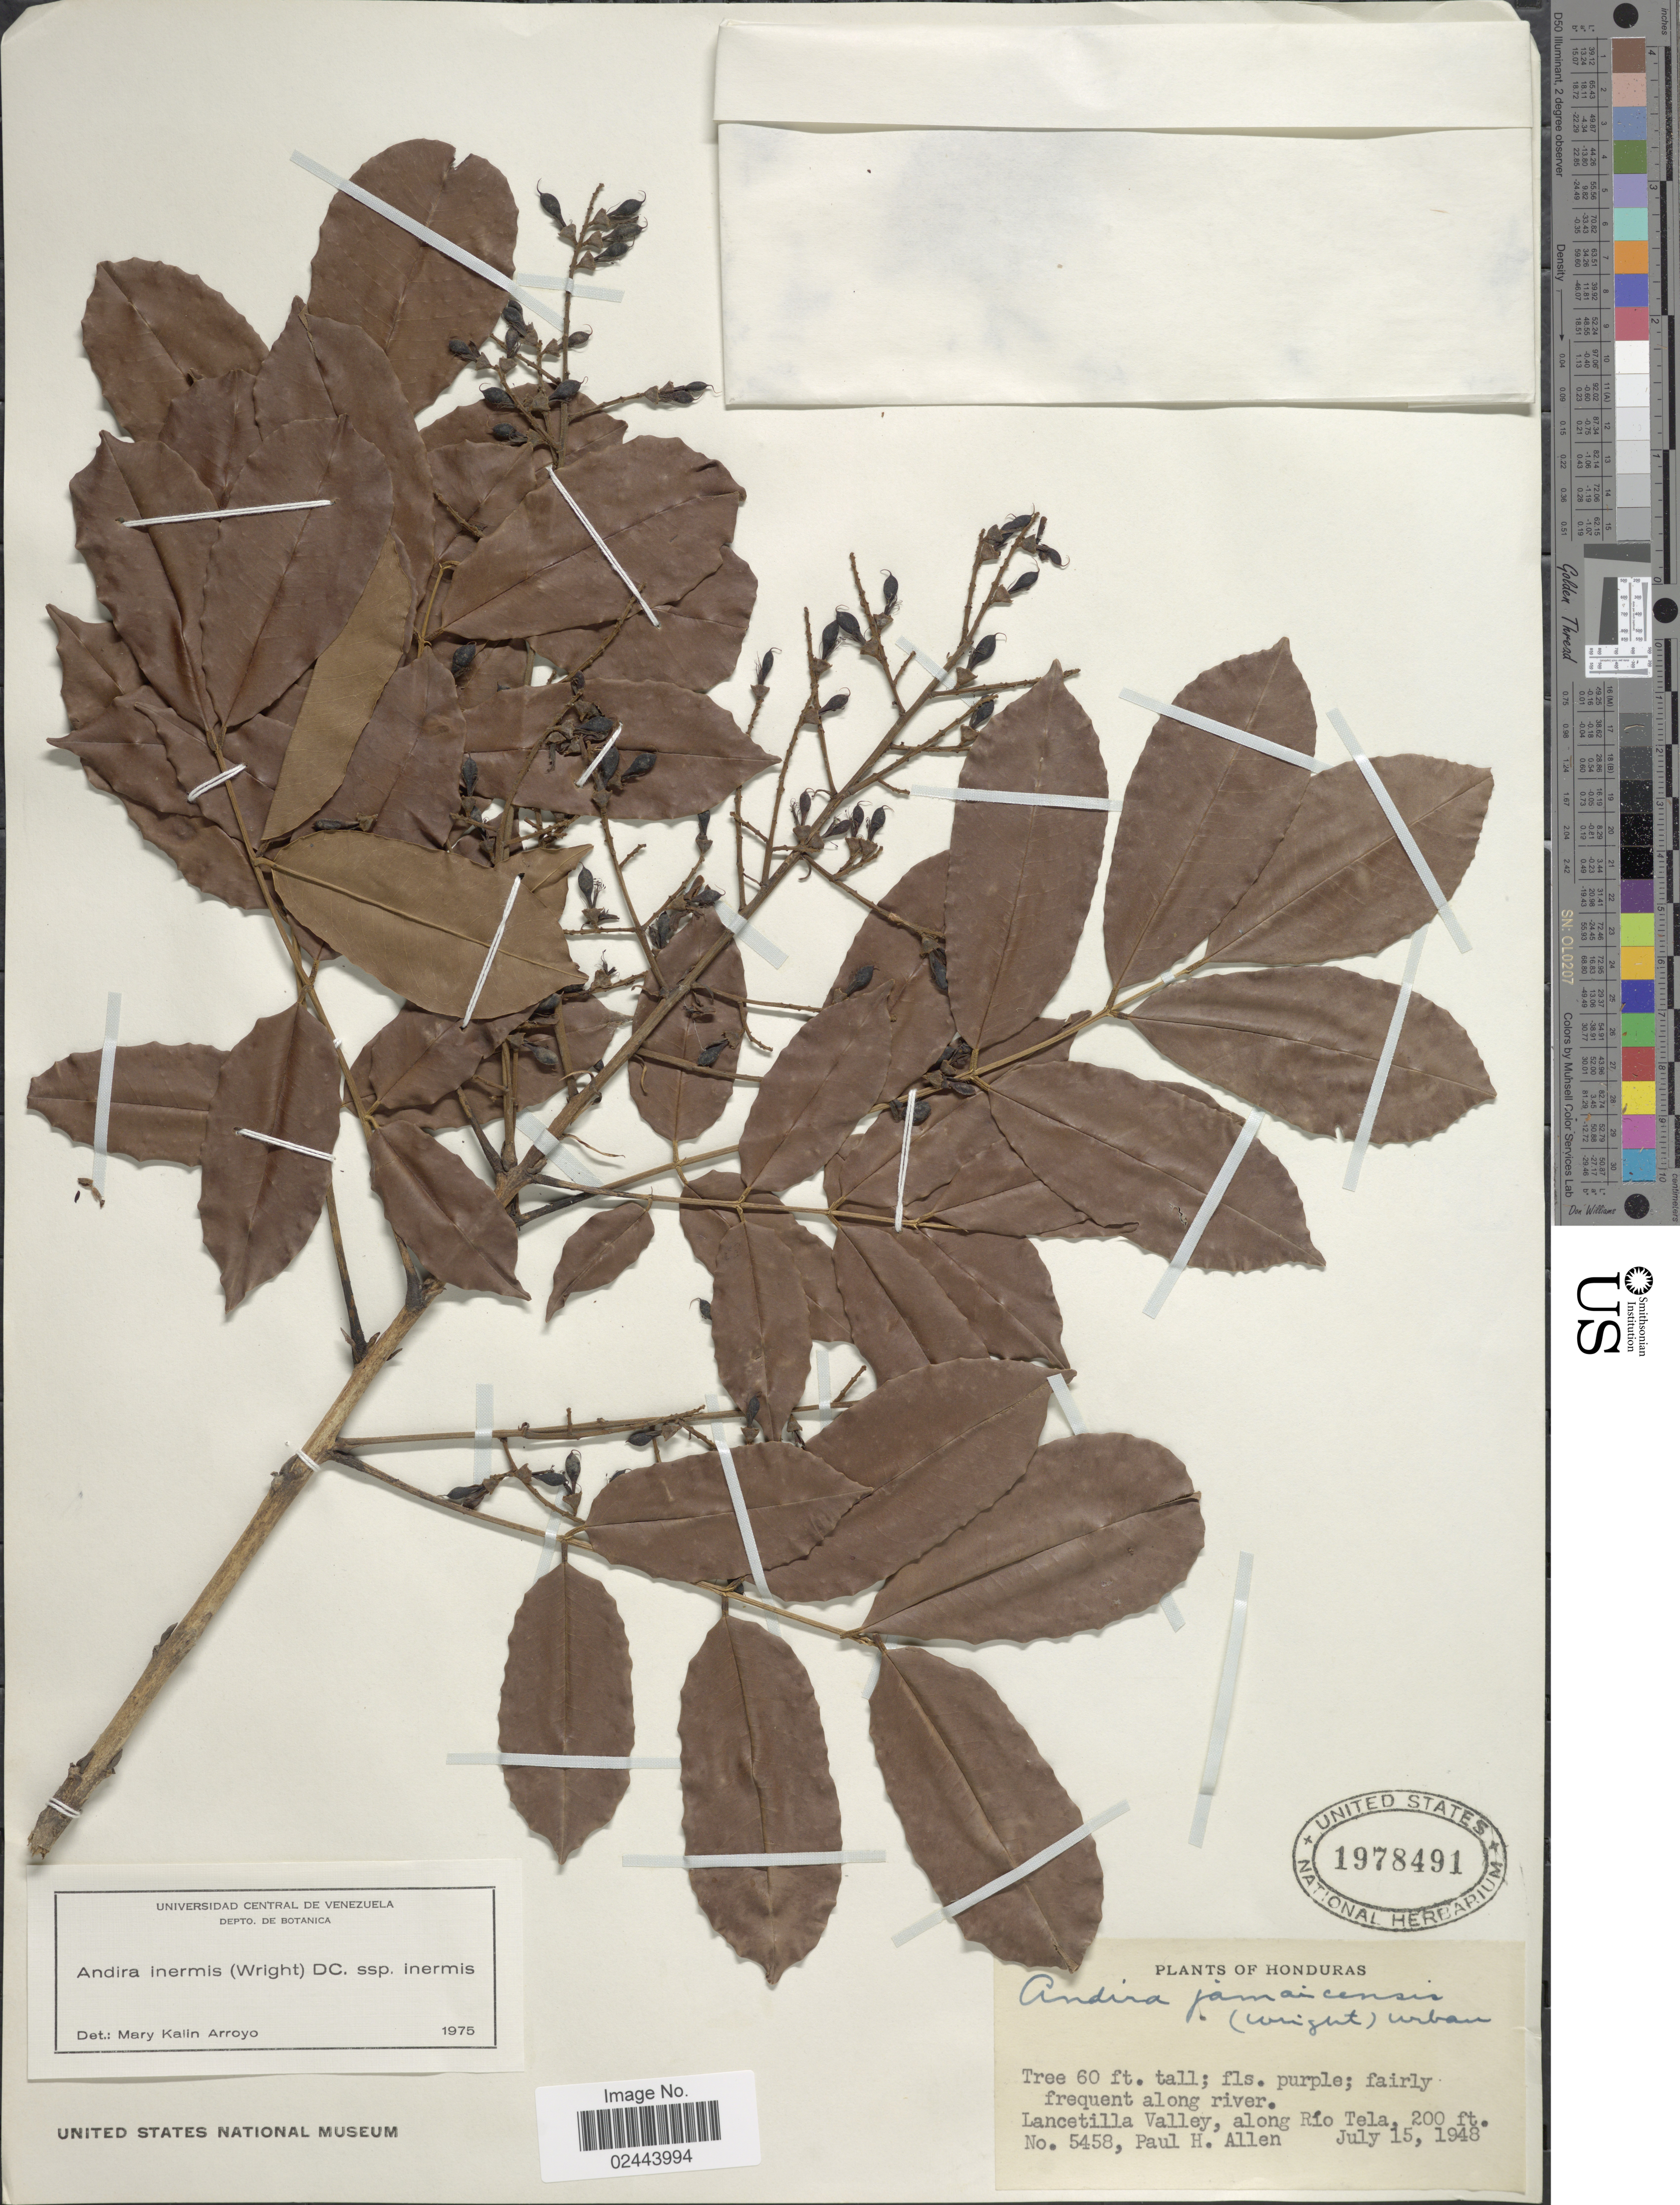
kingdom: Plantae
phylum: Tracheophyta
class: Magnoliopsida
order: Fabales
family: Fabaceae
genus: Andira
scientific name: Andira inermis subsp. inermis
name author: (W. Wright) Kunth ex DC.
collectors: P. H. Allen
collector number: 5458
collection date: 1948-07-15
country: Honduras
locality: Fairly frequent along river. Lancetilla Valley, along Río Tela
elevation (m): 61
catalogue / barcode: US 1978491